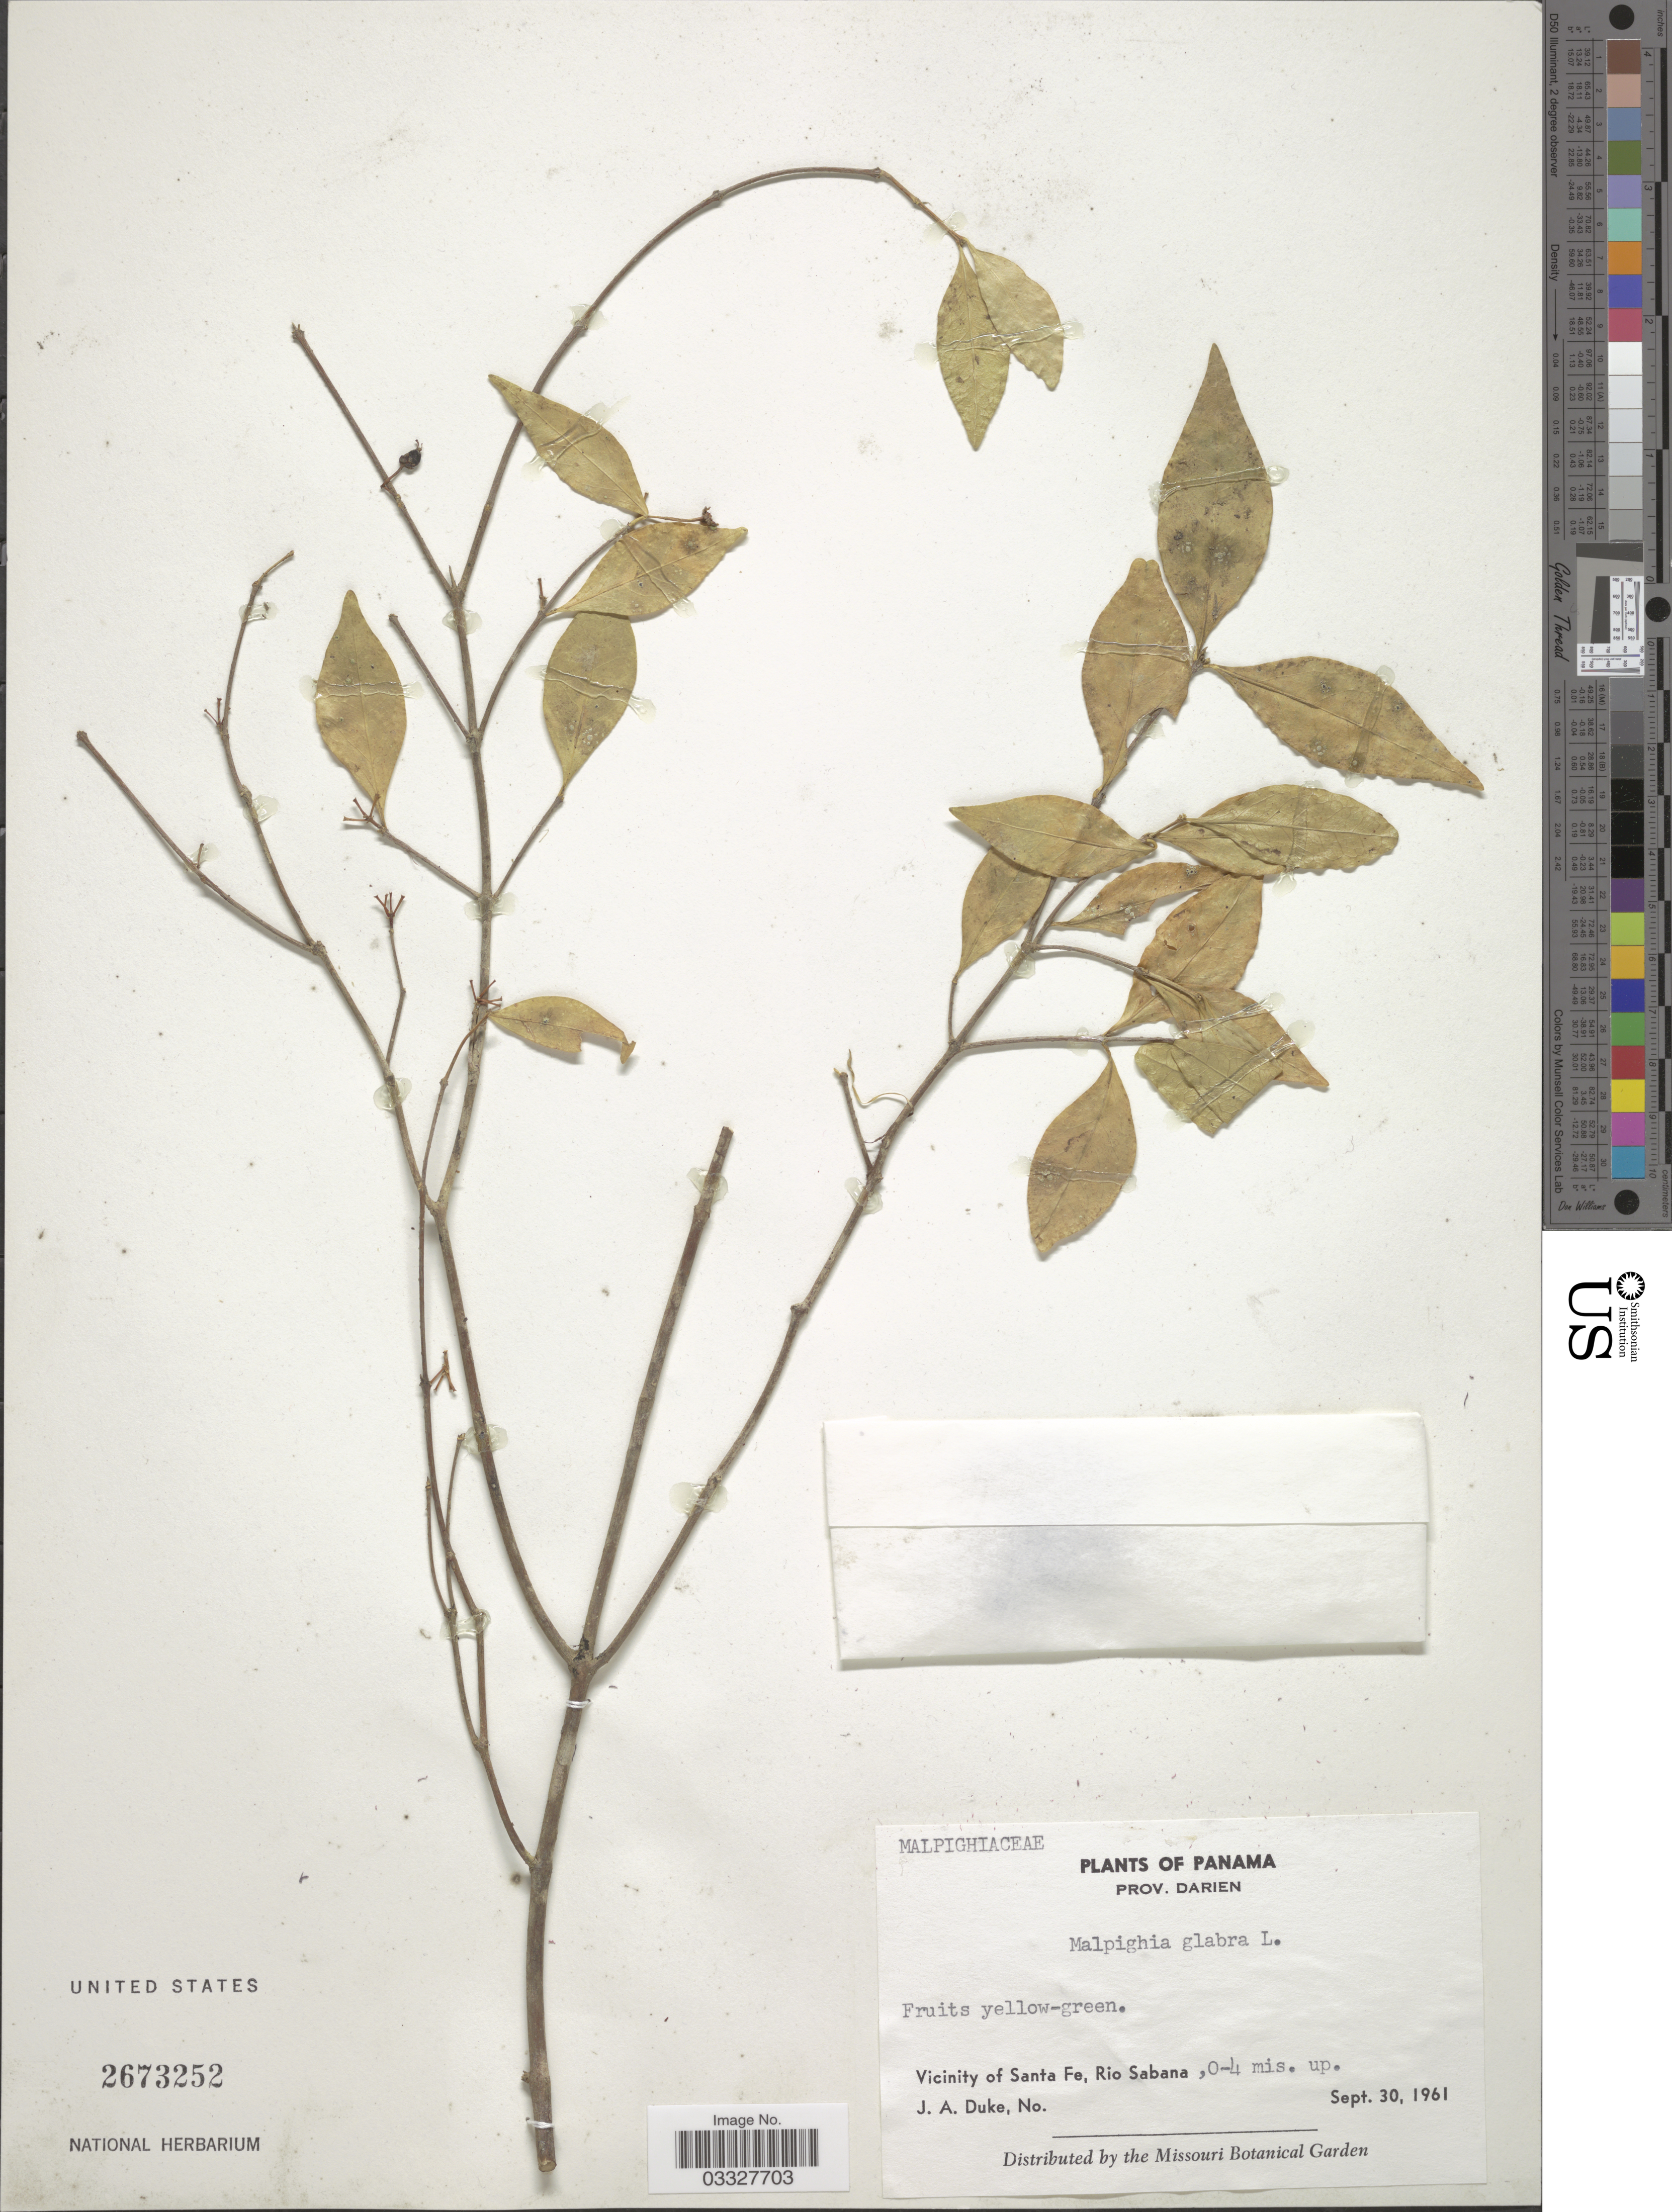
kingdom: Plantae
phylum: Tracheophyta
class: Magnoliopsida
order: Malpighiales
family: Malpighiaceae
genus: Malpighia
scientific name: Malpighia glabra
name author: L.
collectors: J. A. Duke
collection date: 1961-09-30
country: Panama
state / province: Darién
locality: Vicinity of Santa Fe, Rio Sabana.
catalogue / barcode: US 2673252